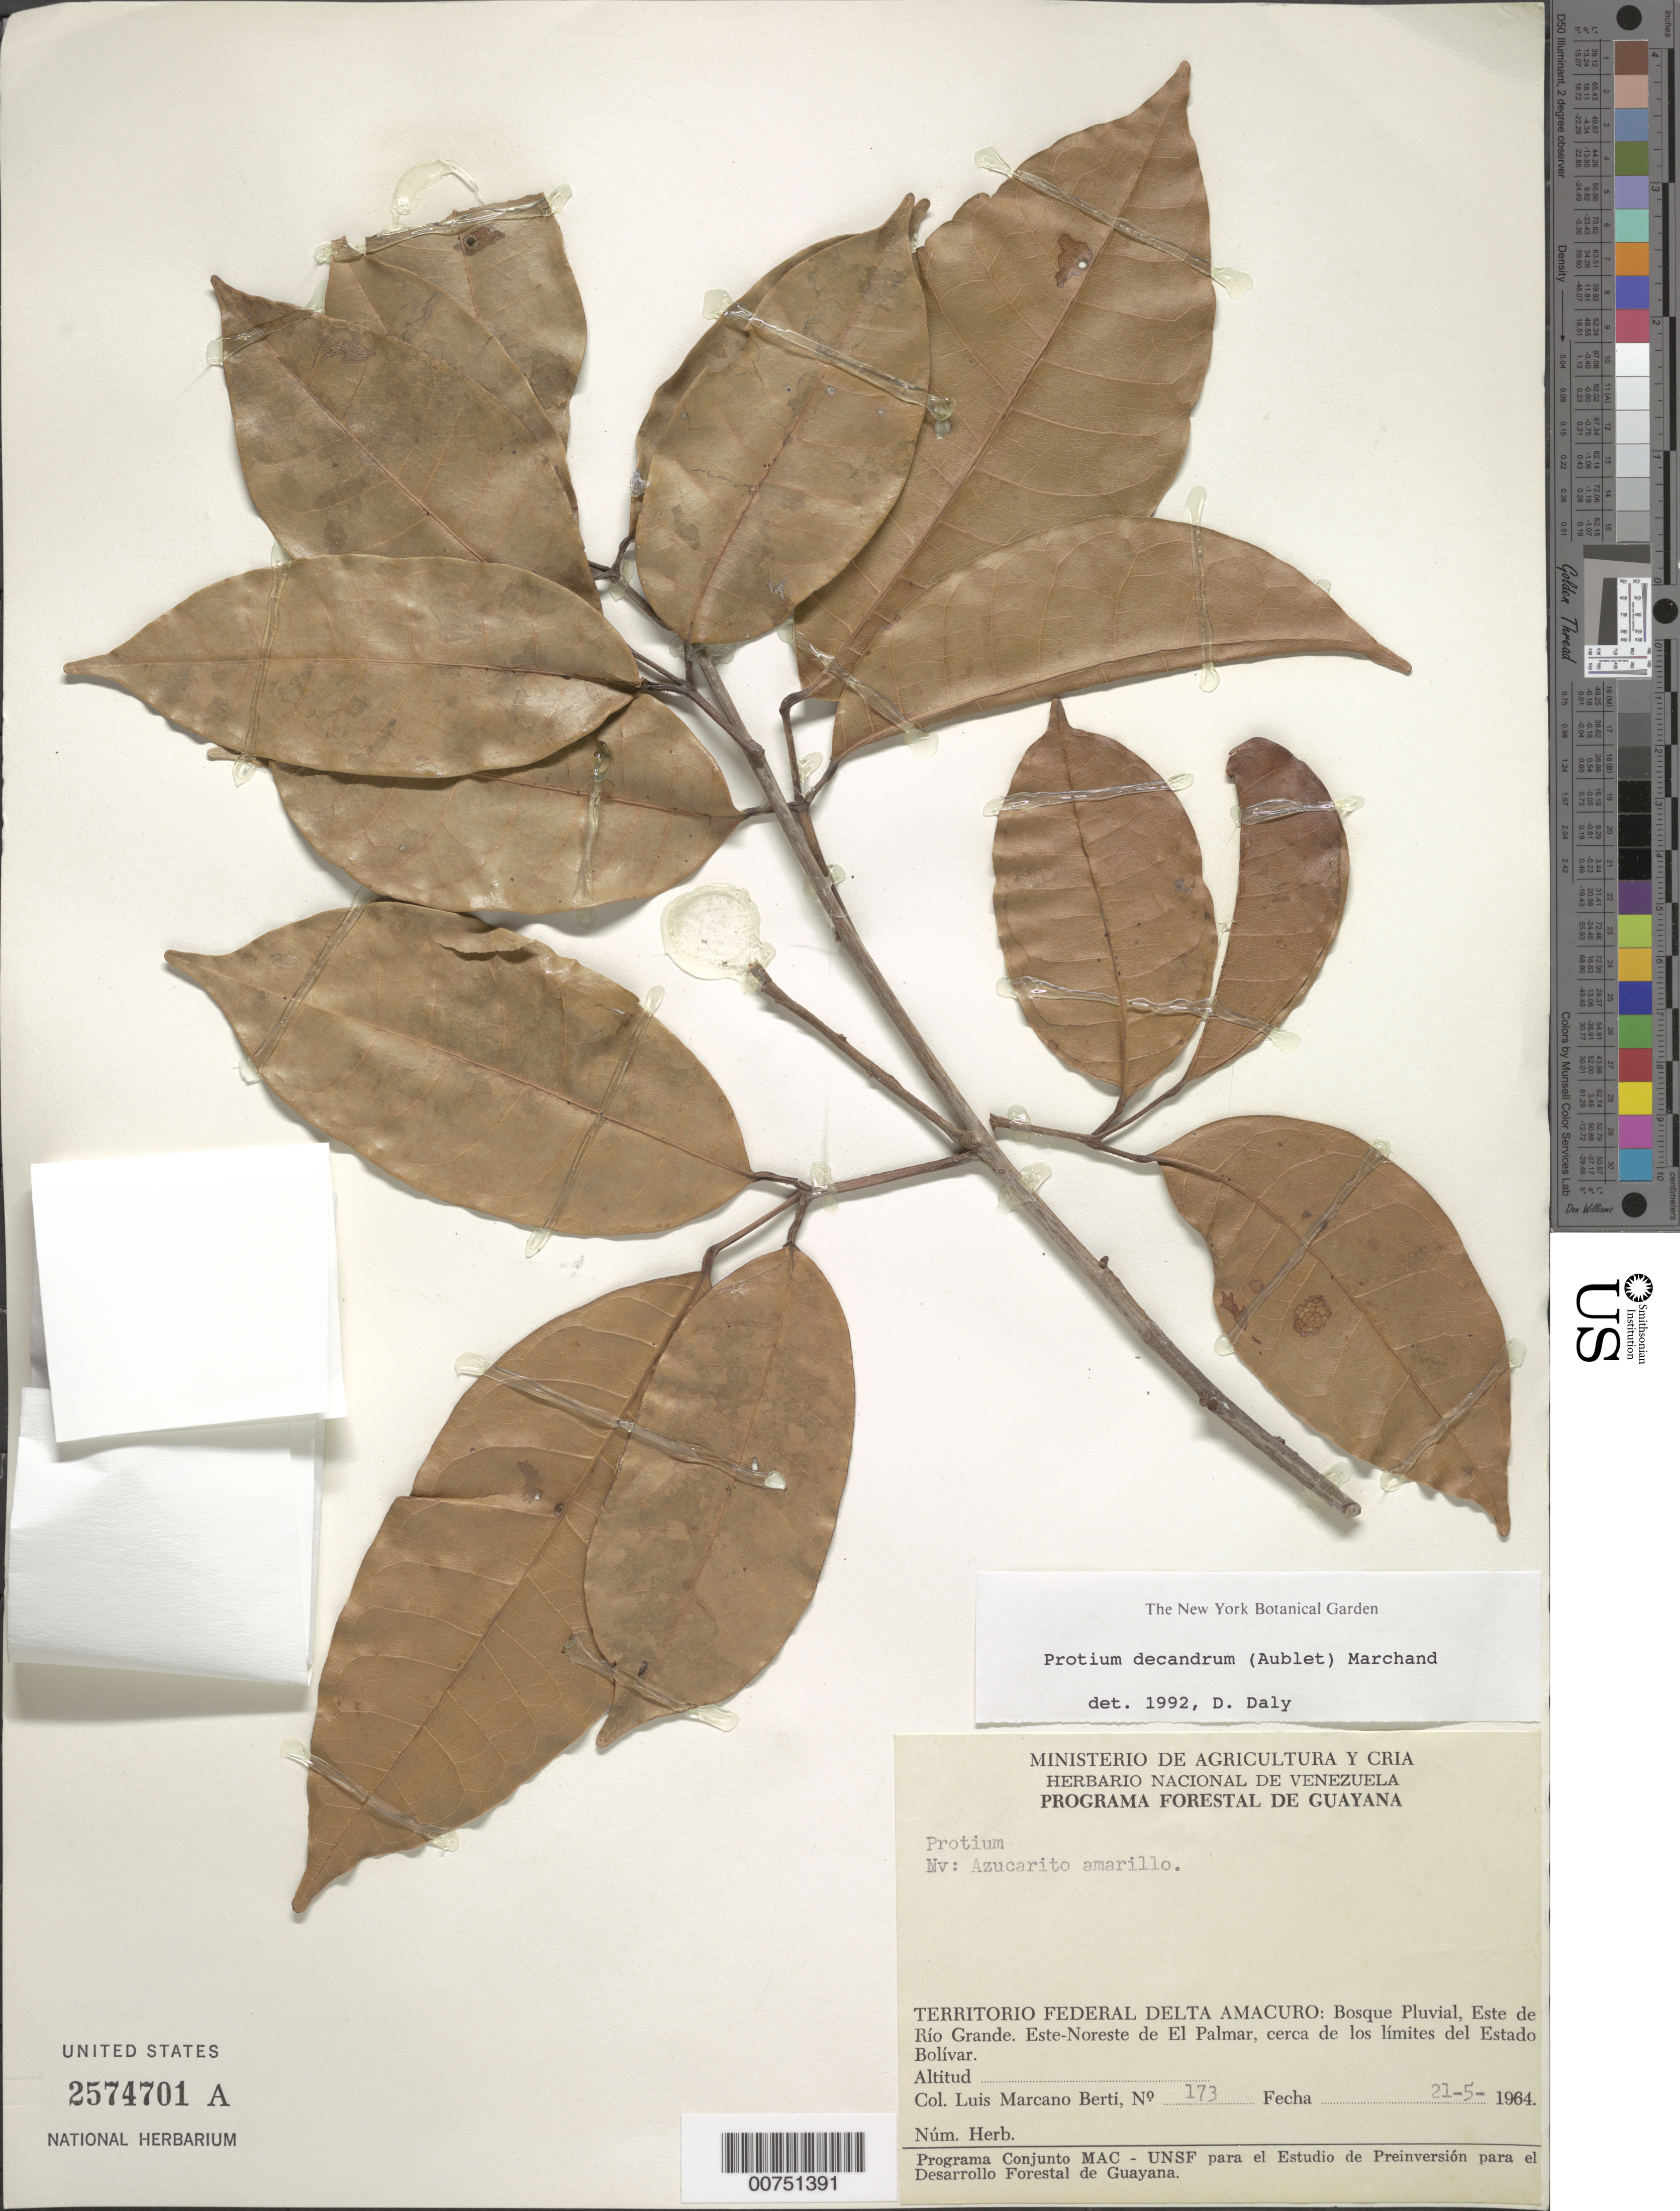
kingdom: Plantae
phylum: Tracheophyta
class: Magnoliopsida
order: Sapindales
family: Burseraceae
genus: Protium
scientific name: Protium decandrum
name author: (Aubl.) Marchand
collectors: L. Marcano-Berti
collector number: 173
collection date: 1964-05-21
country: Venezuela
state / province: Delta Amacuro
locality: Territorio Federal Delta Amacuro: Bosque Pluvial, Este de Río Grande. Este-Noreste de El Palmar, cerca de los límites del Estado Bolívar.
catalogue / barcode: US 2574701A